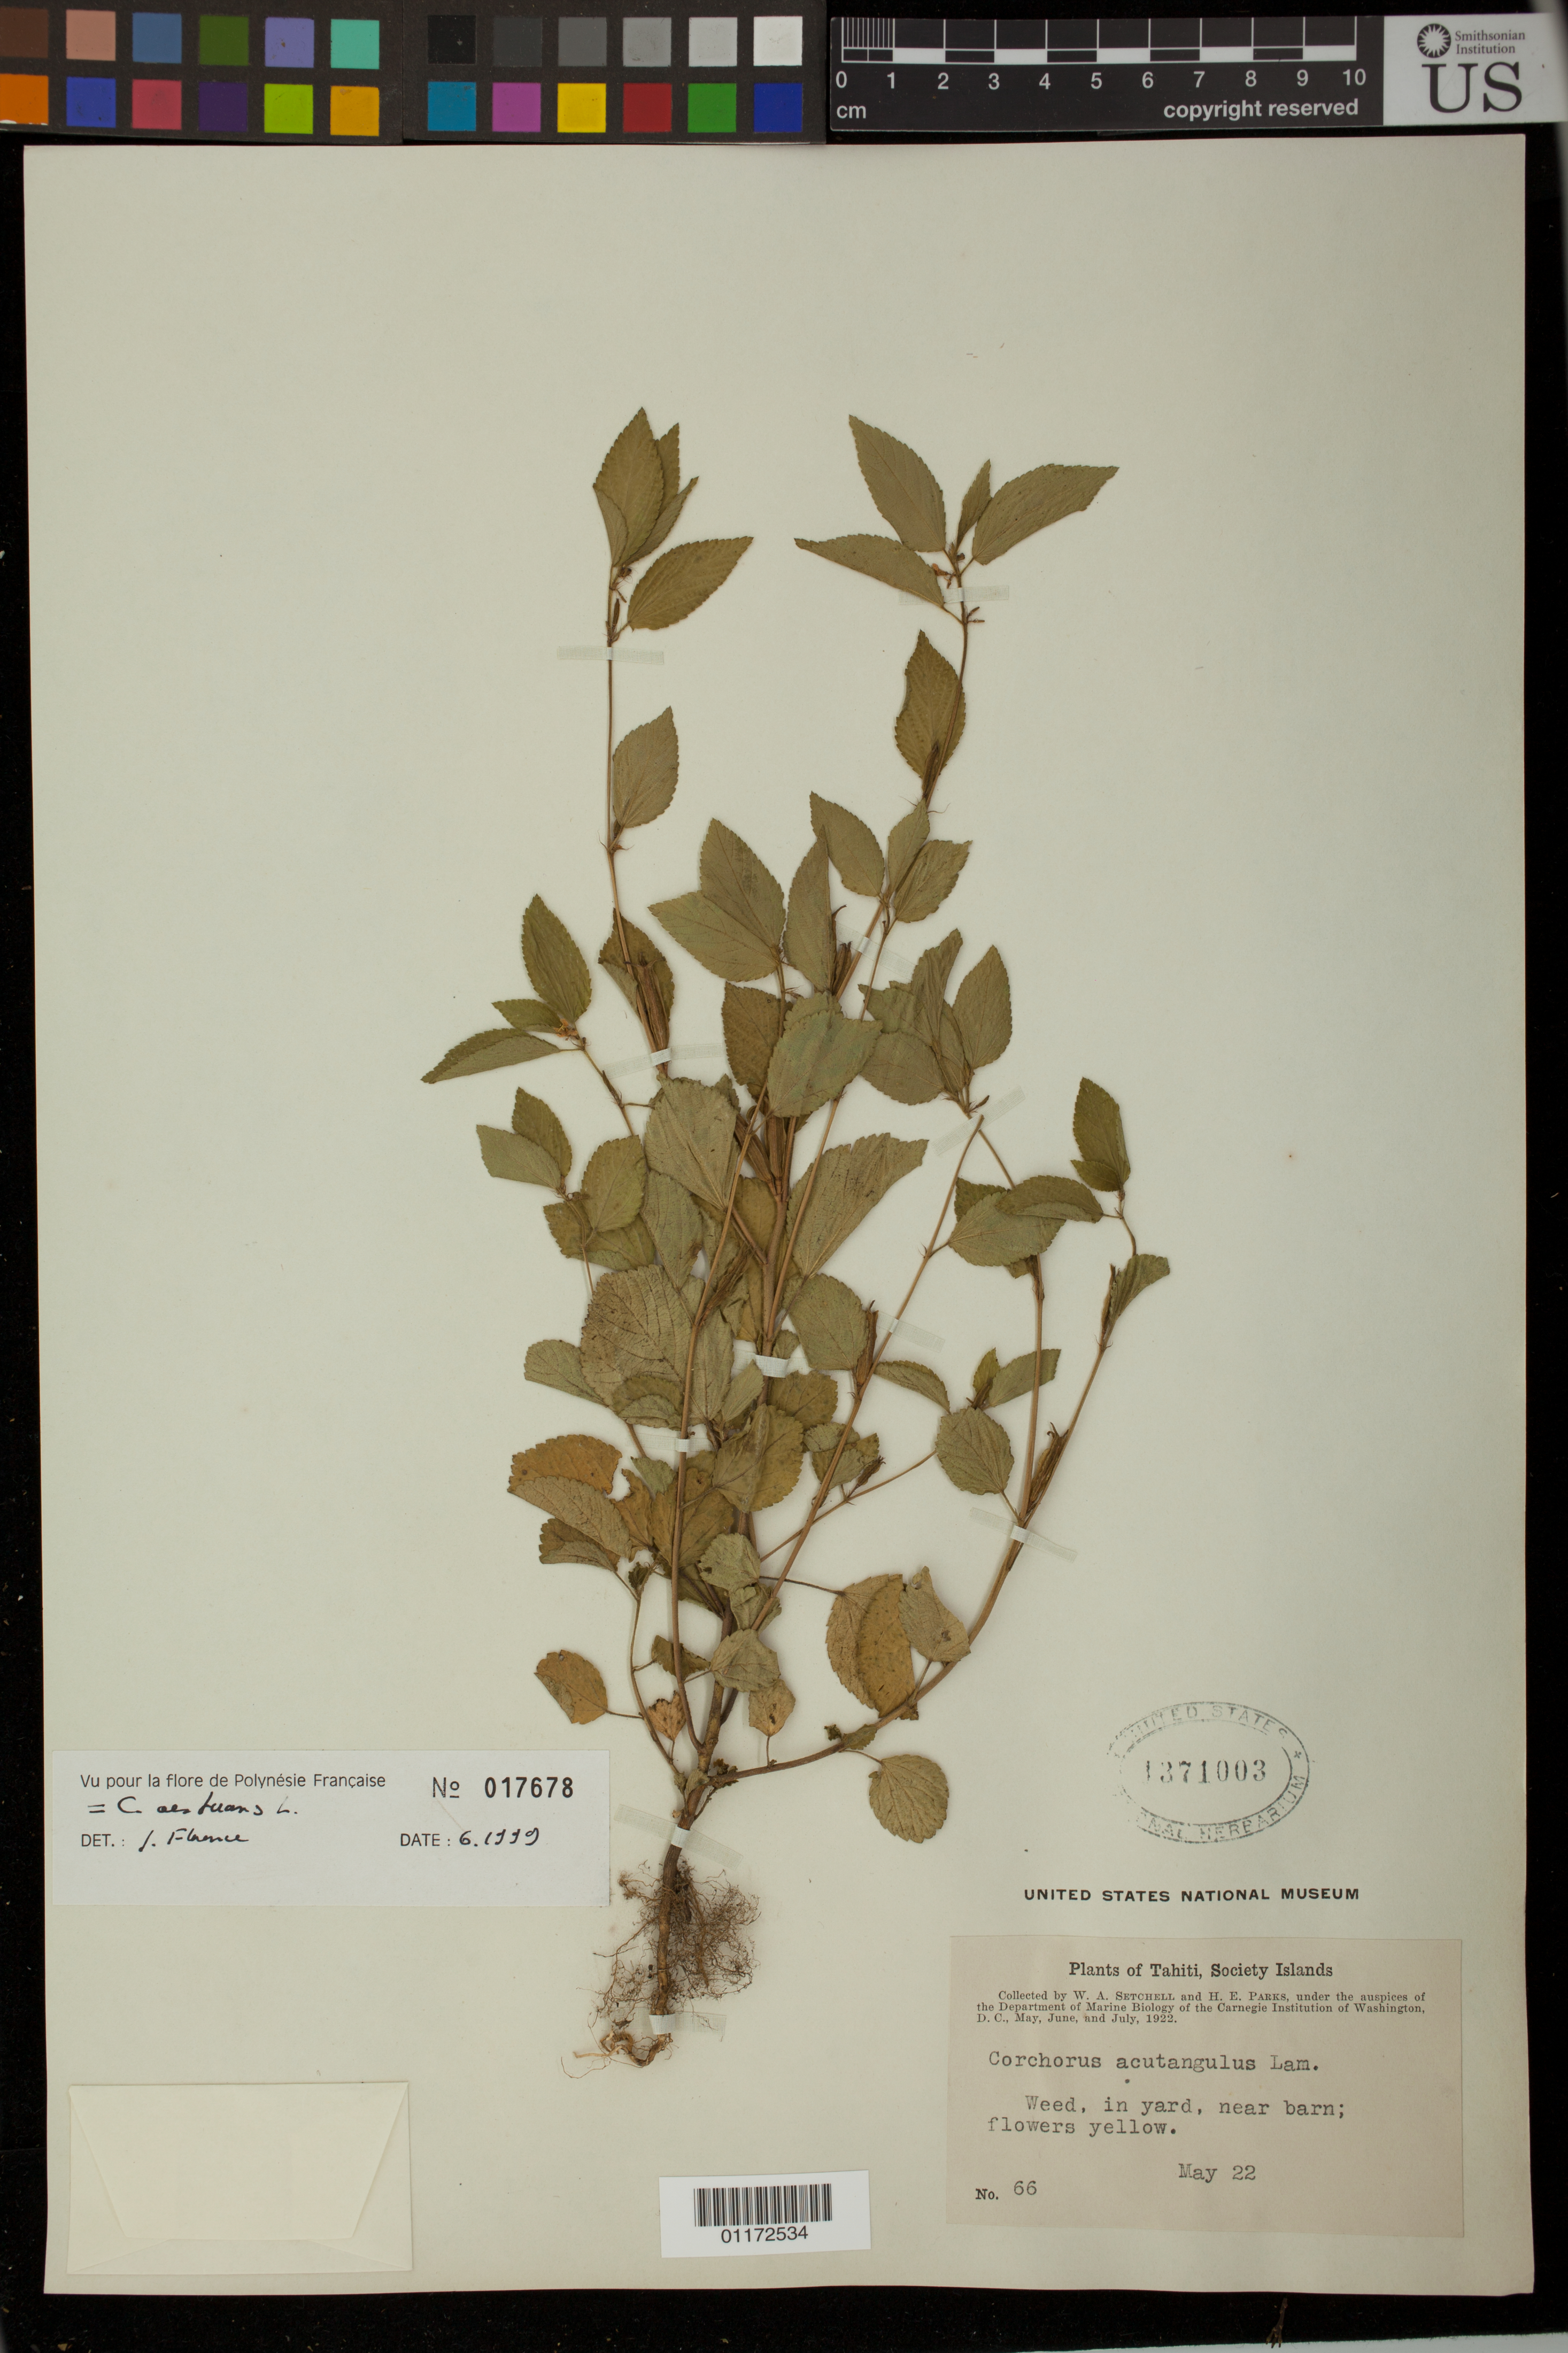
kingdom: Plantae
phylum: Tracheophyta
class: Magnoliopsida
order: Malvales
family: Malvaceae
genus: Corchorus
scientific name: Corchorus aestuans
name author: L.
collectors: W. Setchell & H. E. Parks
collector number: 66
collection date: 1922-05-22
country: French Polynesia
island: Tahiti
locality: Tahiti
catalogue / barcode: US 1371003